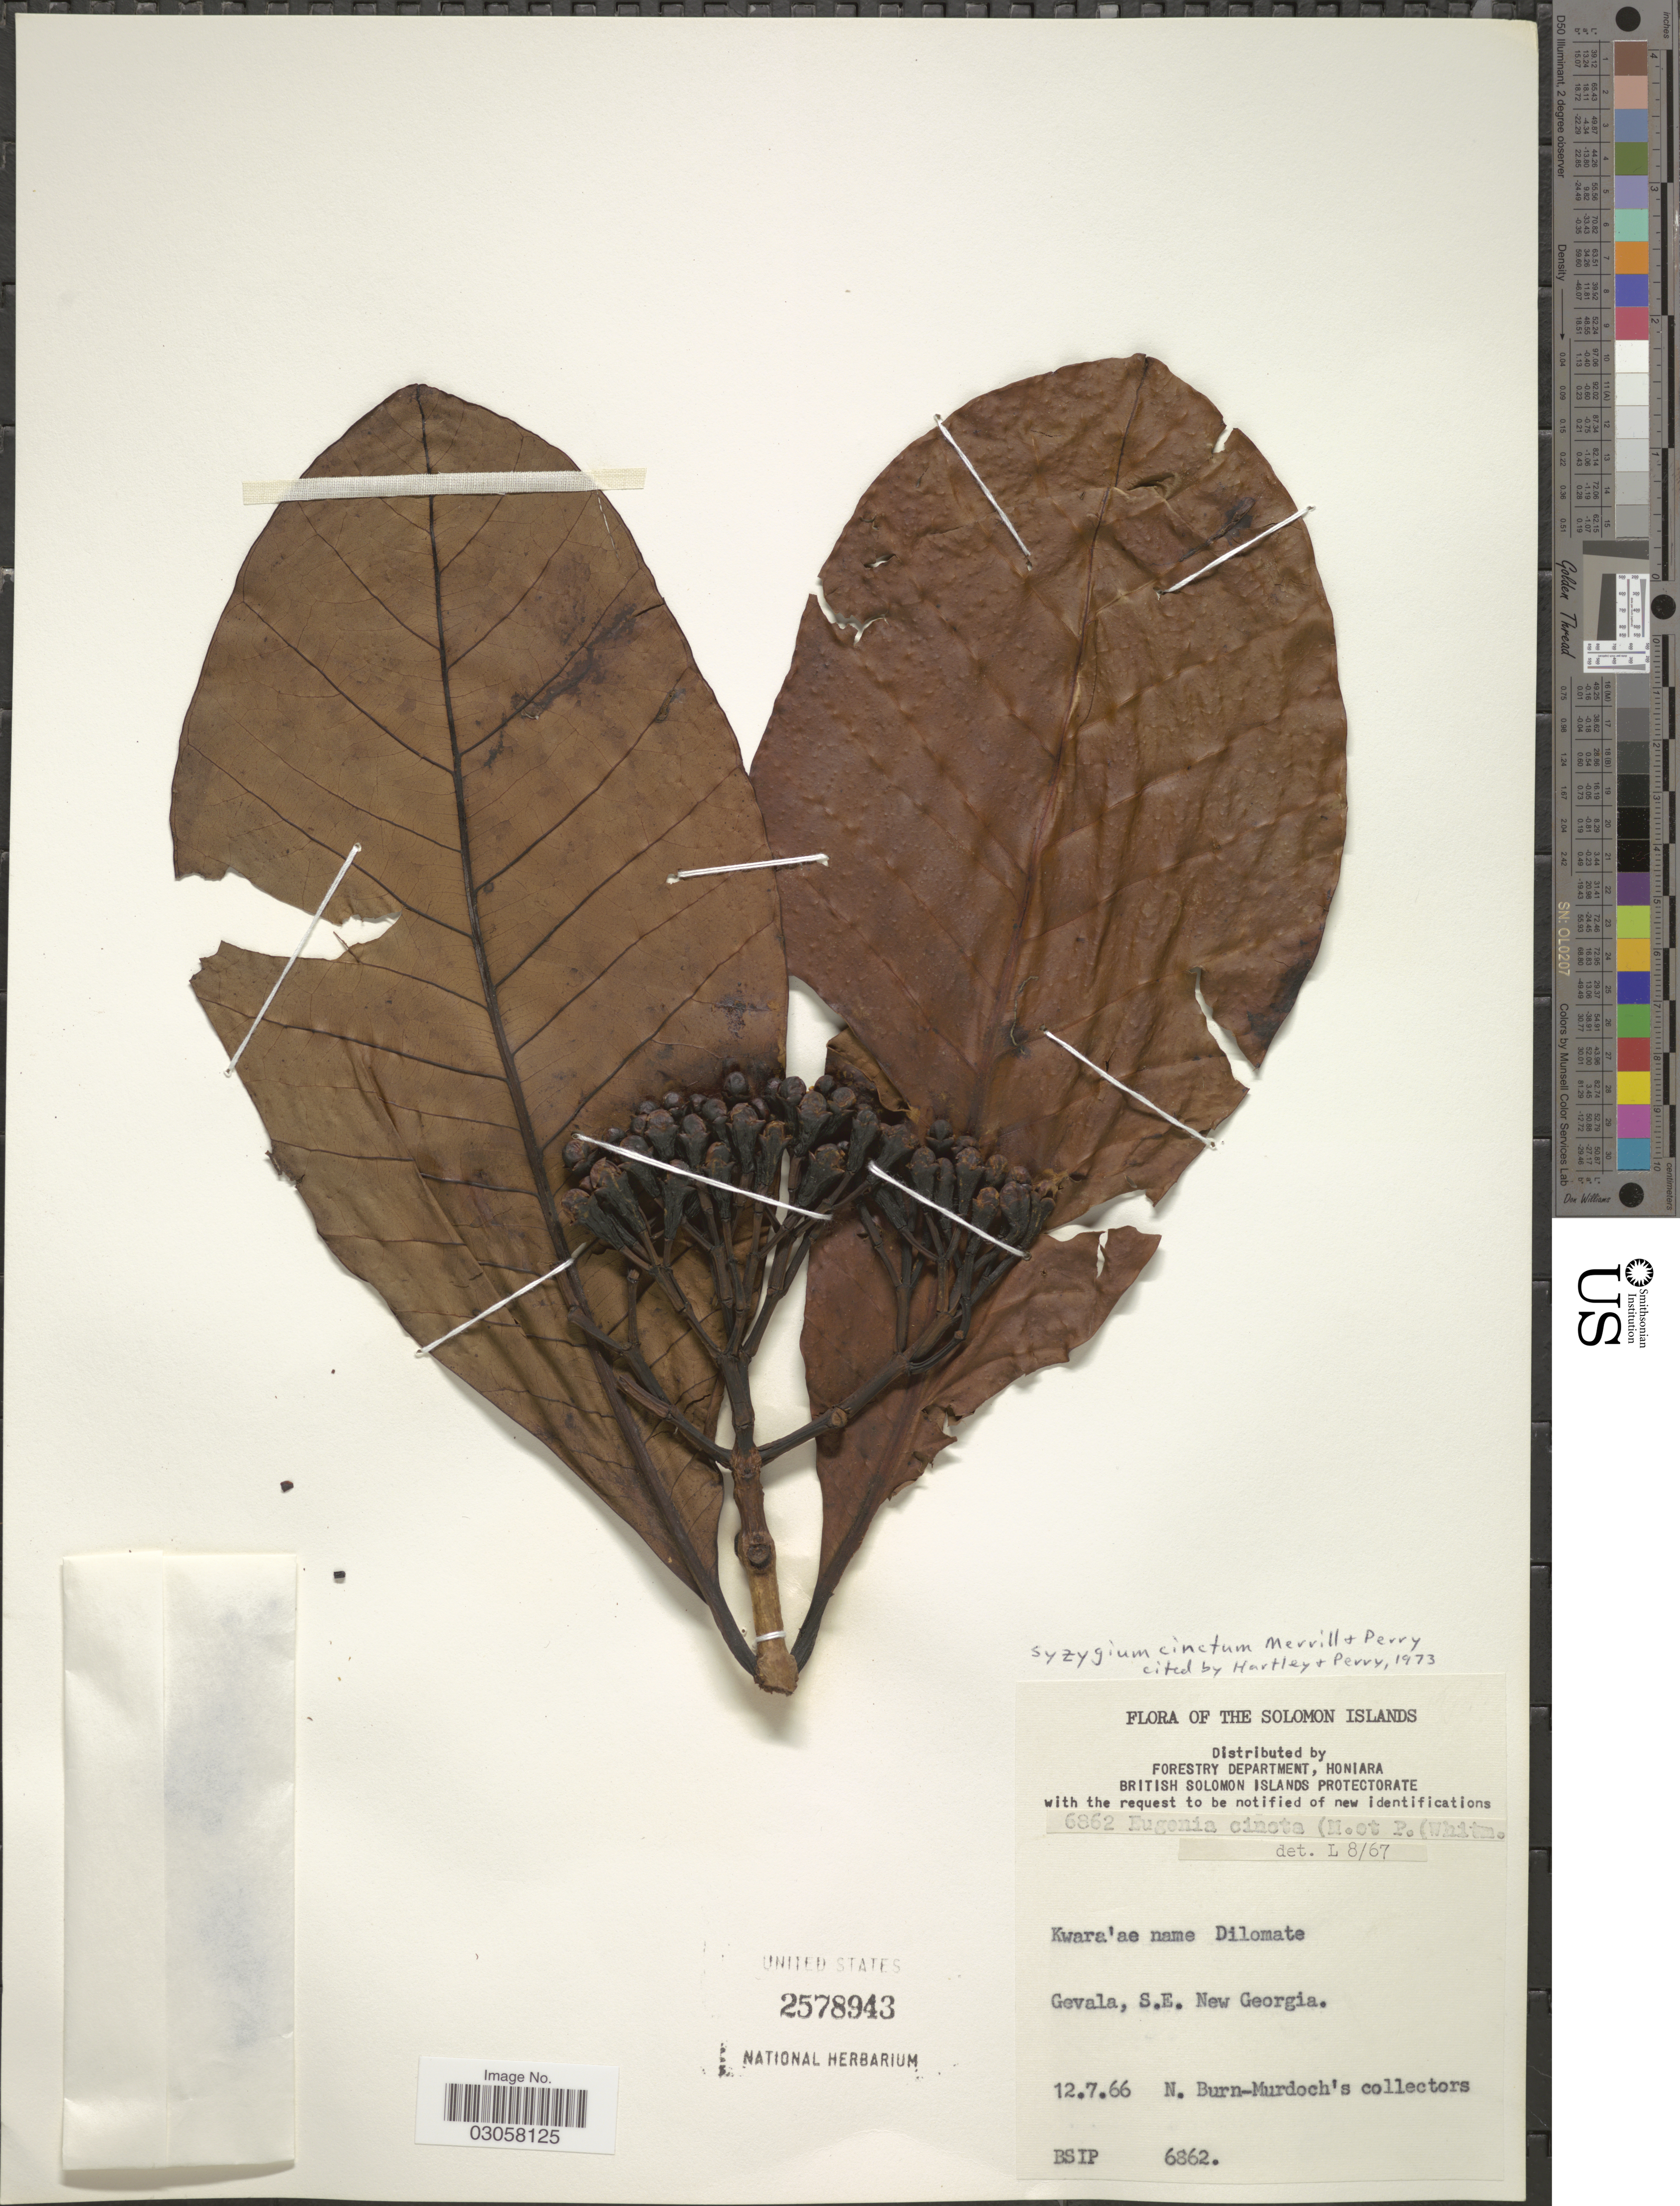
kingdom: Plantae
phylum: Tracheophyta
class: Magnoliopsida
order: Myrtales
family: Myrtaceae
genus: Syzygium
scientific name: Syzygium cinctum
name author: Merr. & L.M. Perry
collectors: N. Burn-Murdoch's collectors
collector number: BSIP 6862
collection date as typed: Transcribed d/m/y: 12/7/66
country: Solomon Islands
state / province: Solomon Islands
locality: Gevala, S.E. New Georgia.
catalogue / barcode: US 2578943